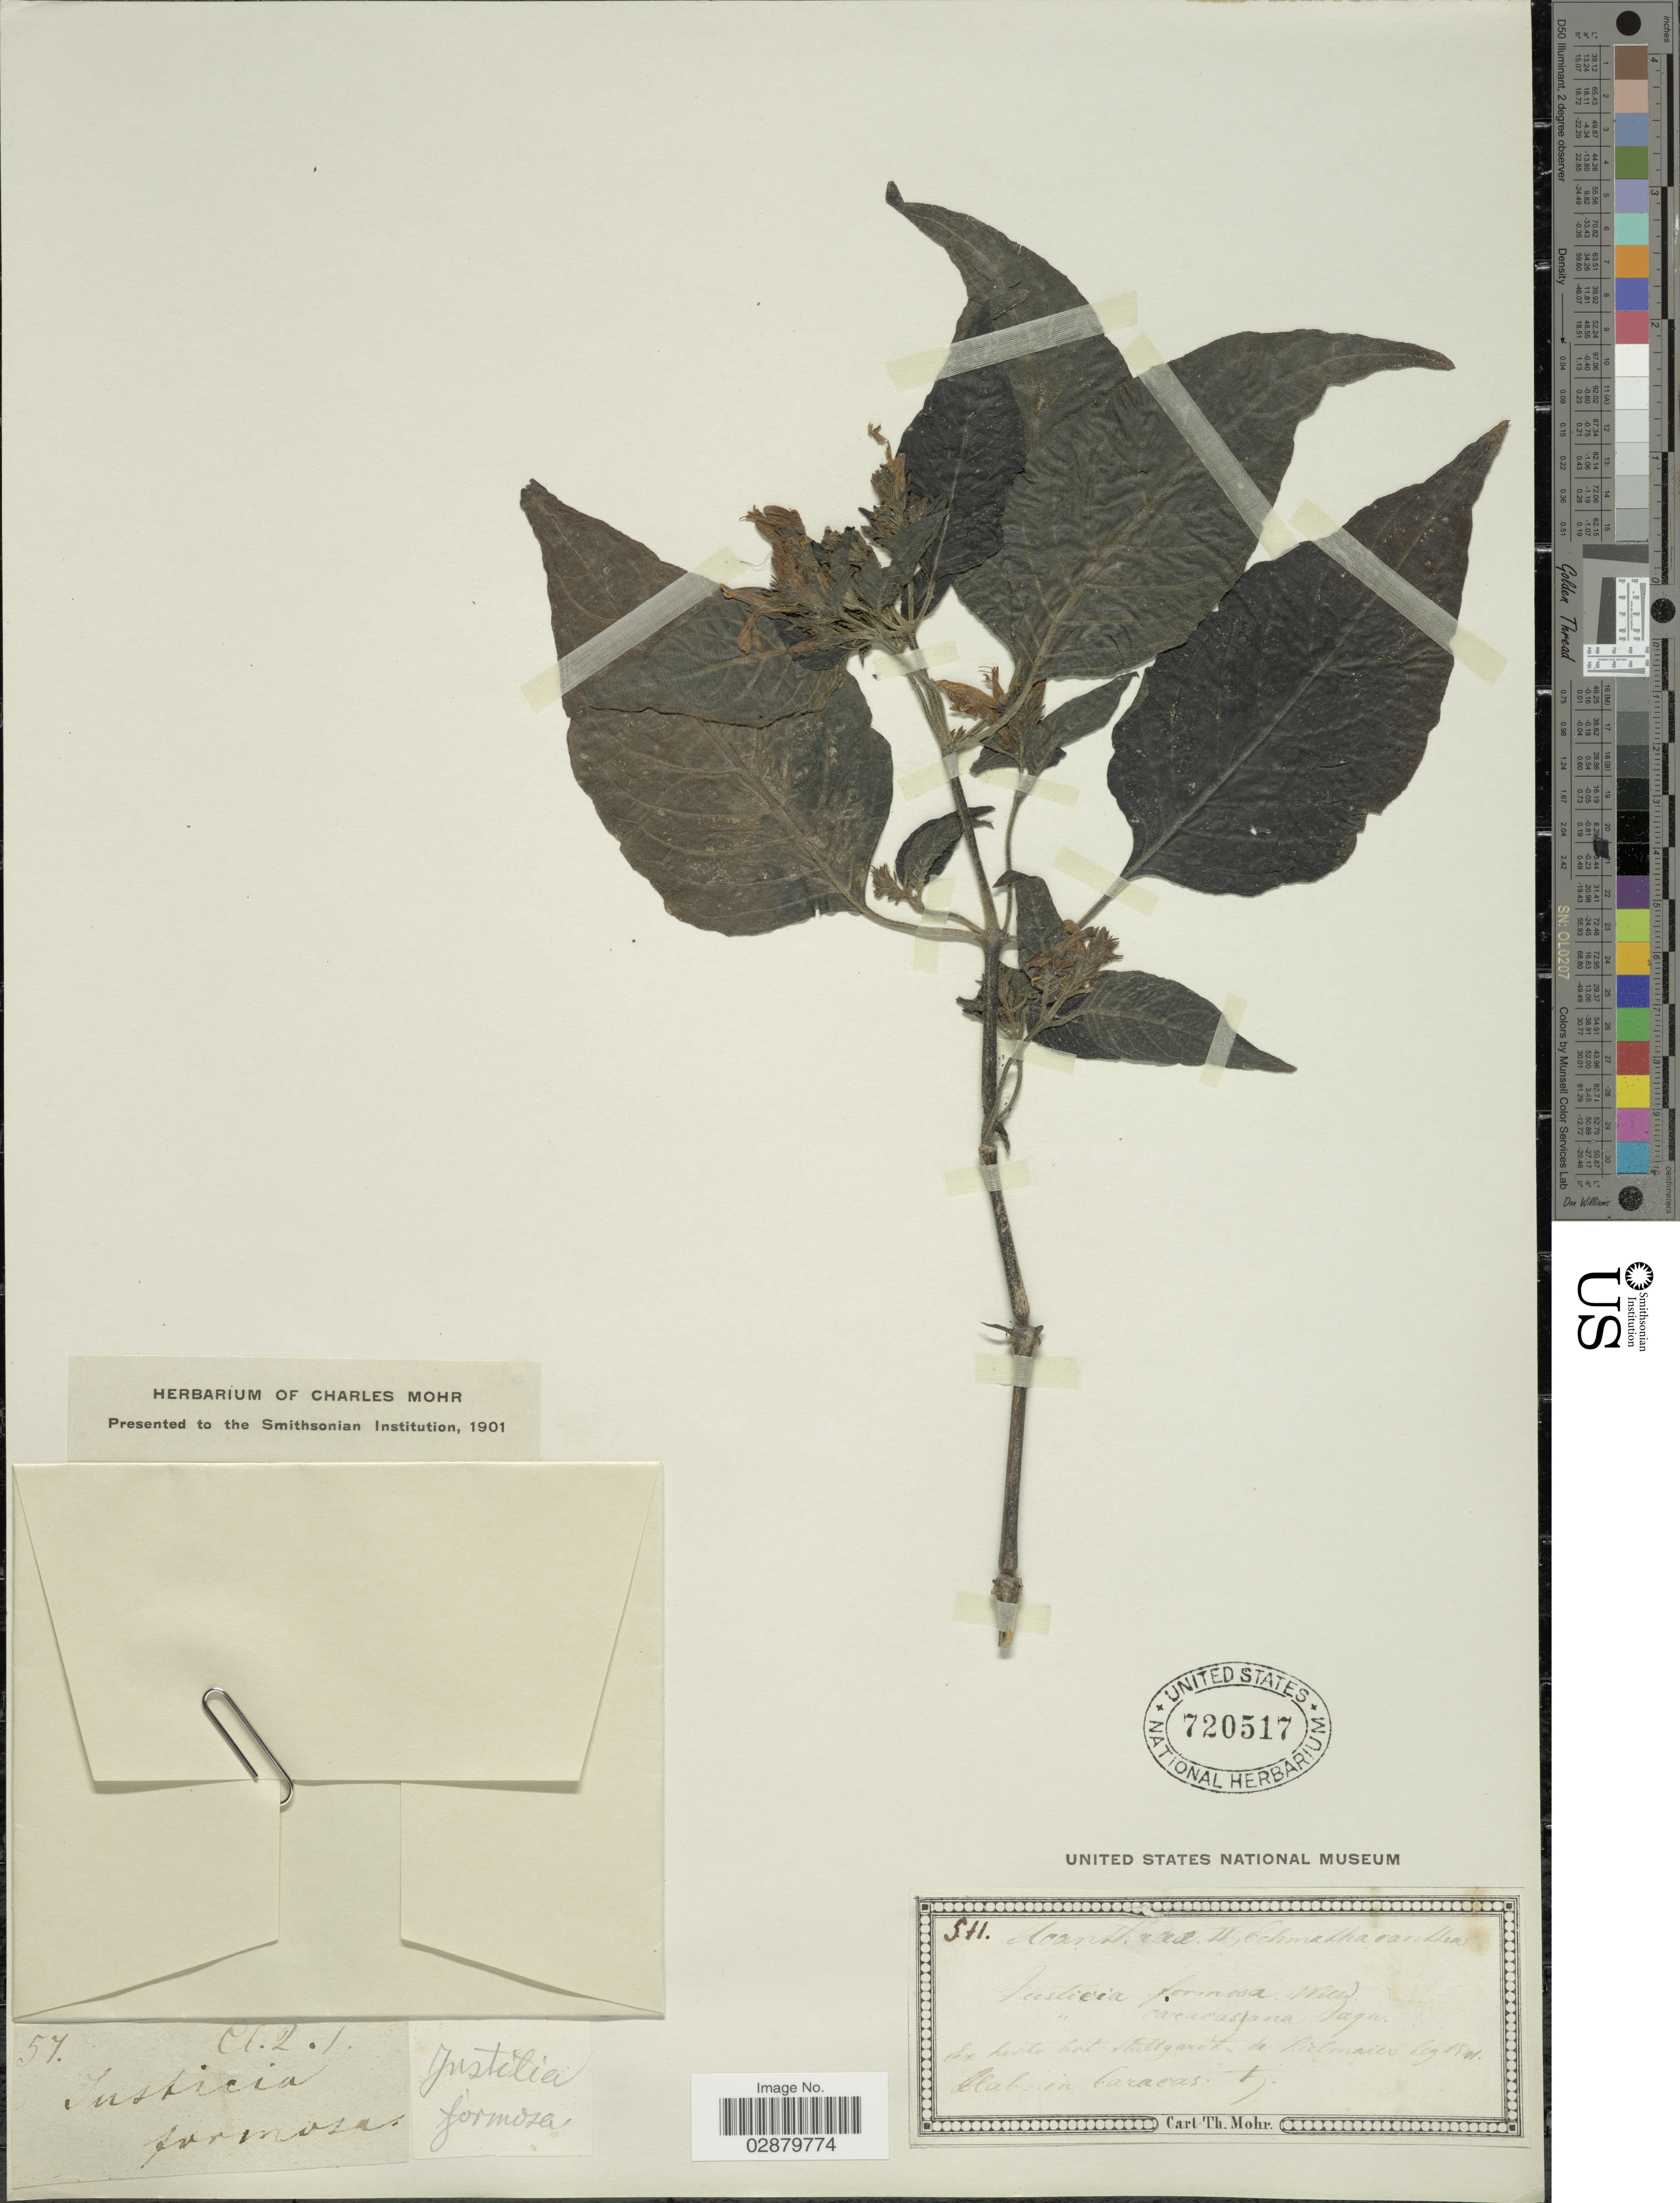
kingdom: Plantae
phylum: Tracheophyta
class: Magnoliopsida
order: Lamiales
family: Acanthaceae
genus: Justicia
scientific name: Justicia nemorosa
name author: Sw.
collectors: C. T. Mohr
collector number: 511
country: Venezuela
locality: Caracas.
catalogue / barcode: US 720517